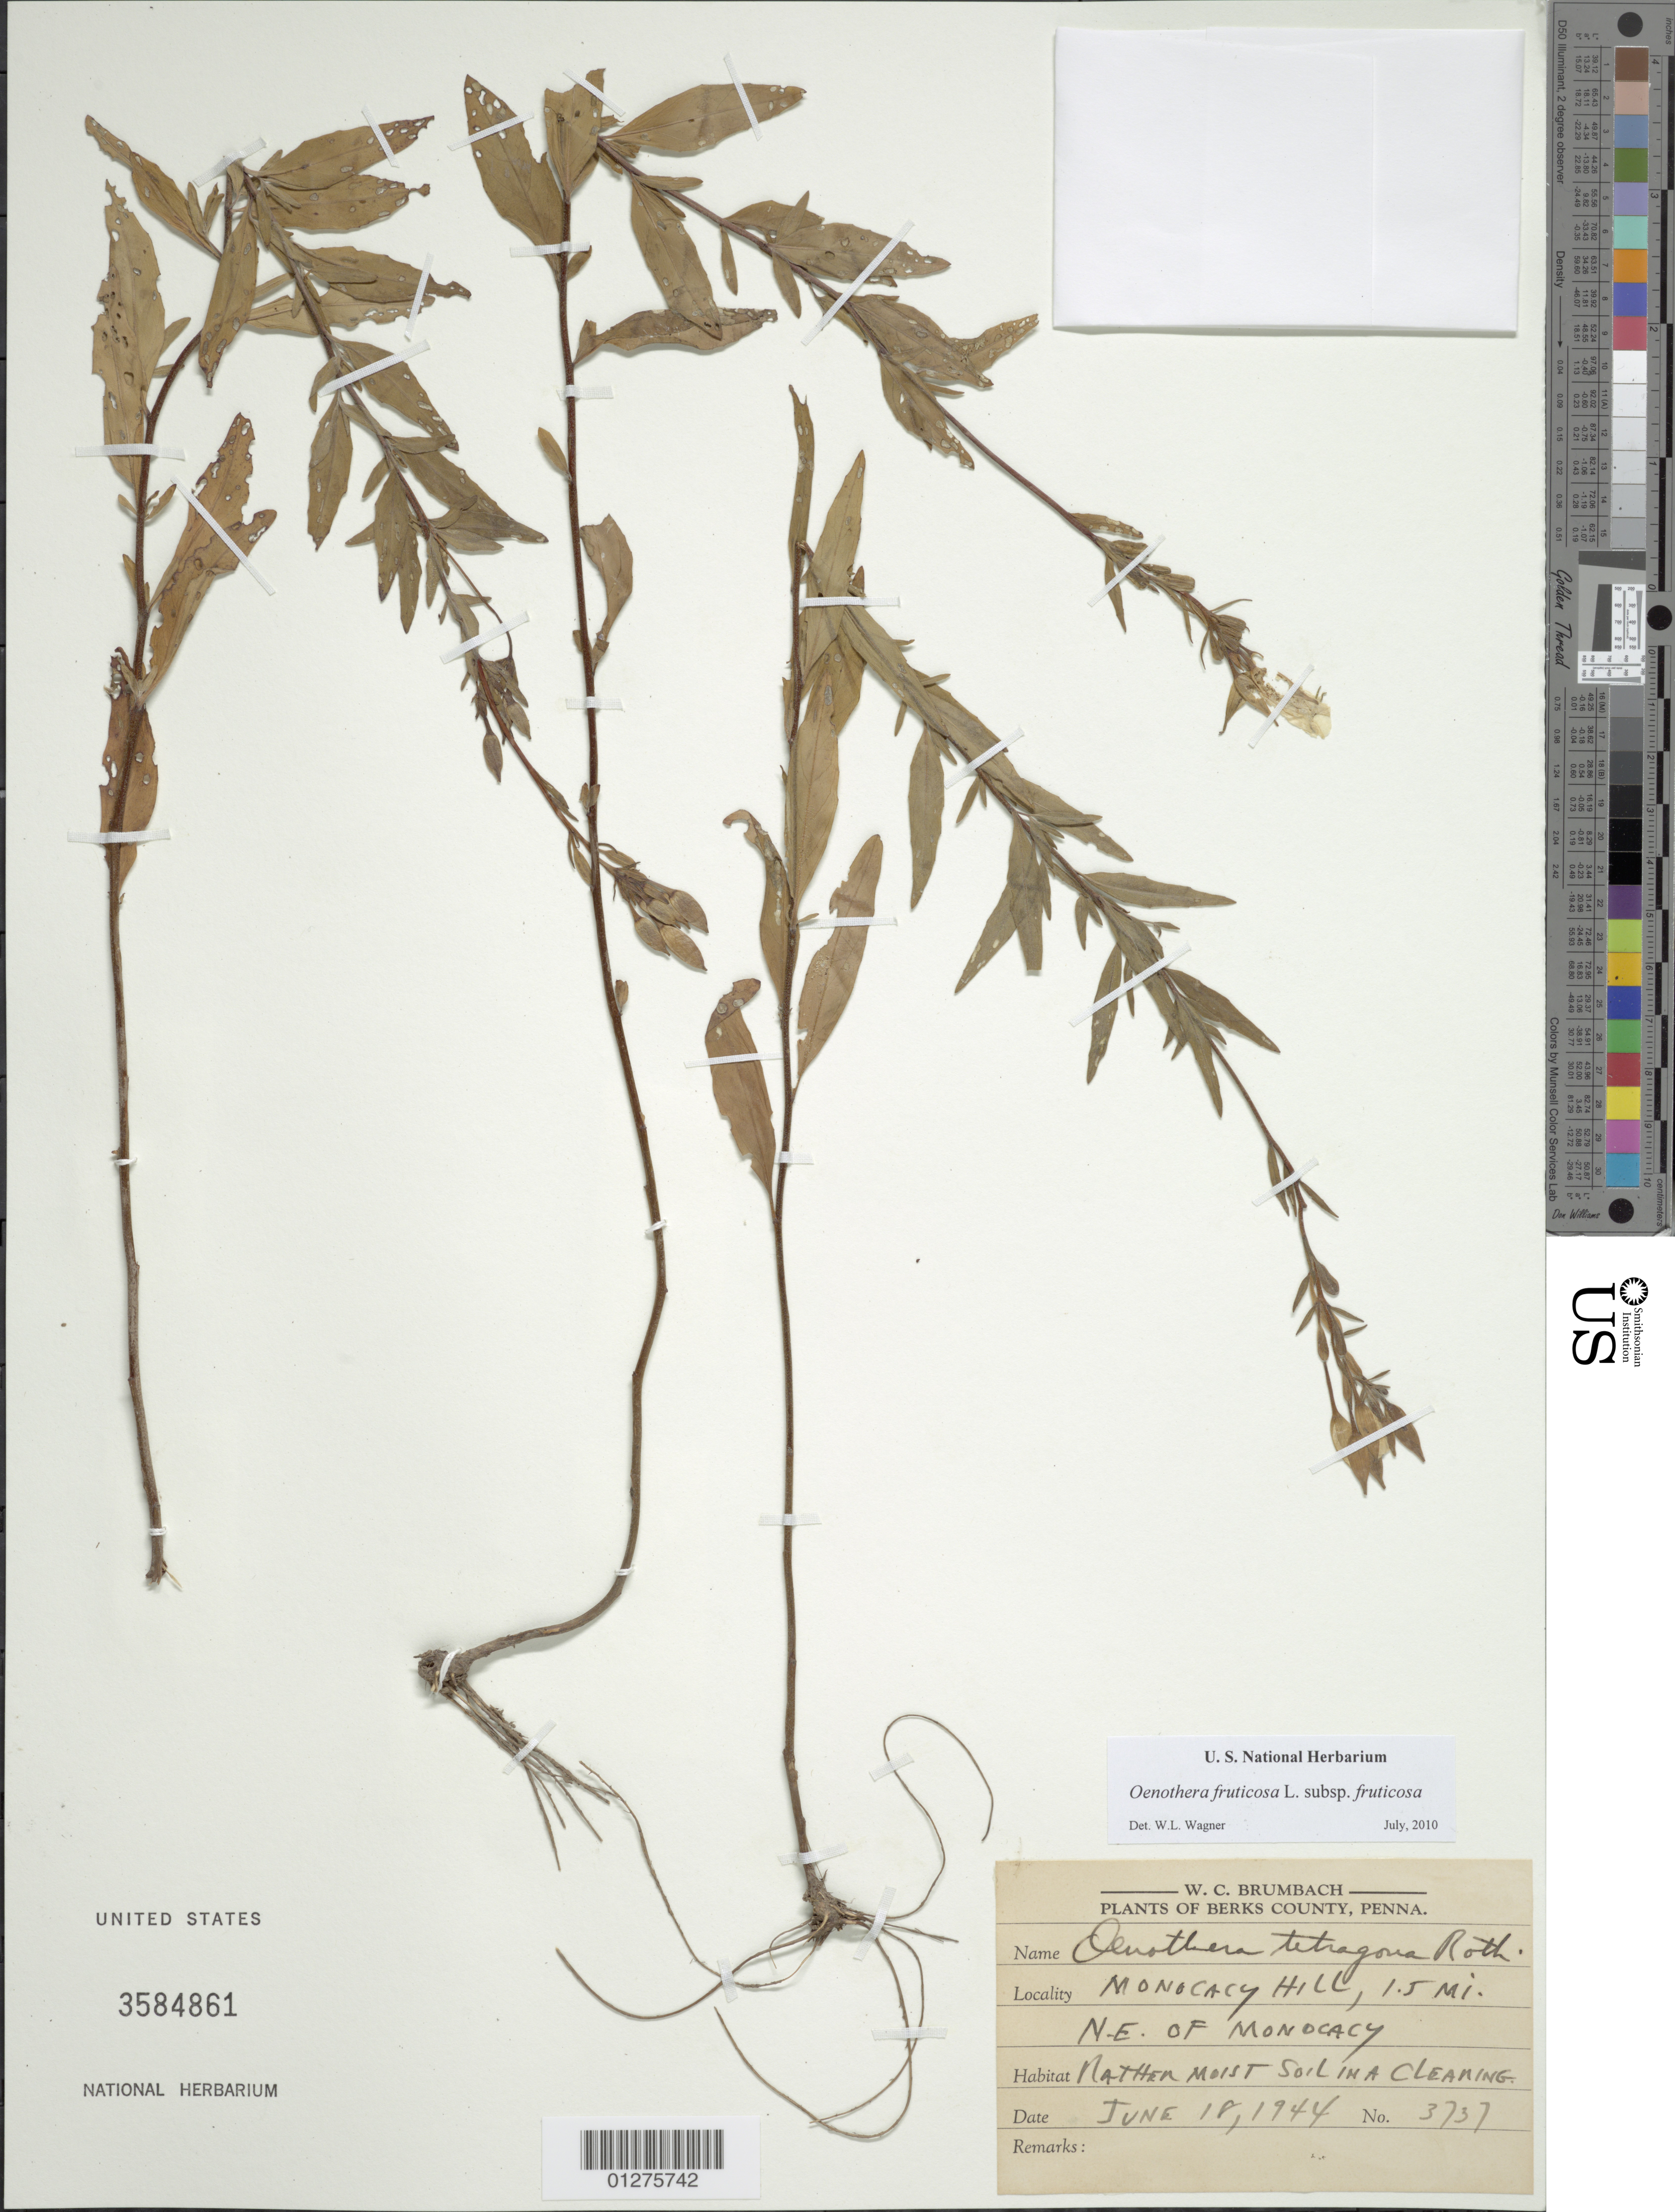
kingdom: Plantae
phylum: Tracheophyta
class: Magnoliopsida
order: Myrtales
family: Onagraceae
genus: Oenothera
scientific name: Oenothera fruticosa subsp. fruticosa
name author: L.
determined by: Wagner, W. L., (BOT), Smithsonian Institution - National Museum of Natural History (UNITED STATES)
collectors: W. C. Brumbach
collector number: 3737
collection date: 1974-06-18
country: United States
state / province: Pennsylvania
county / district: Berks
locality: N.E.of Monocacy.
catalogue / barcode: US 3584861